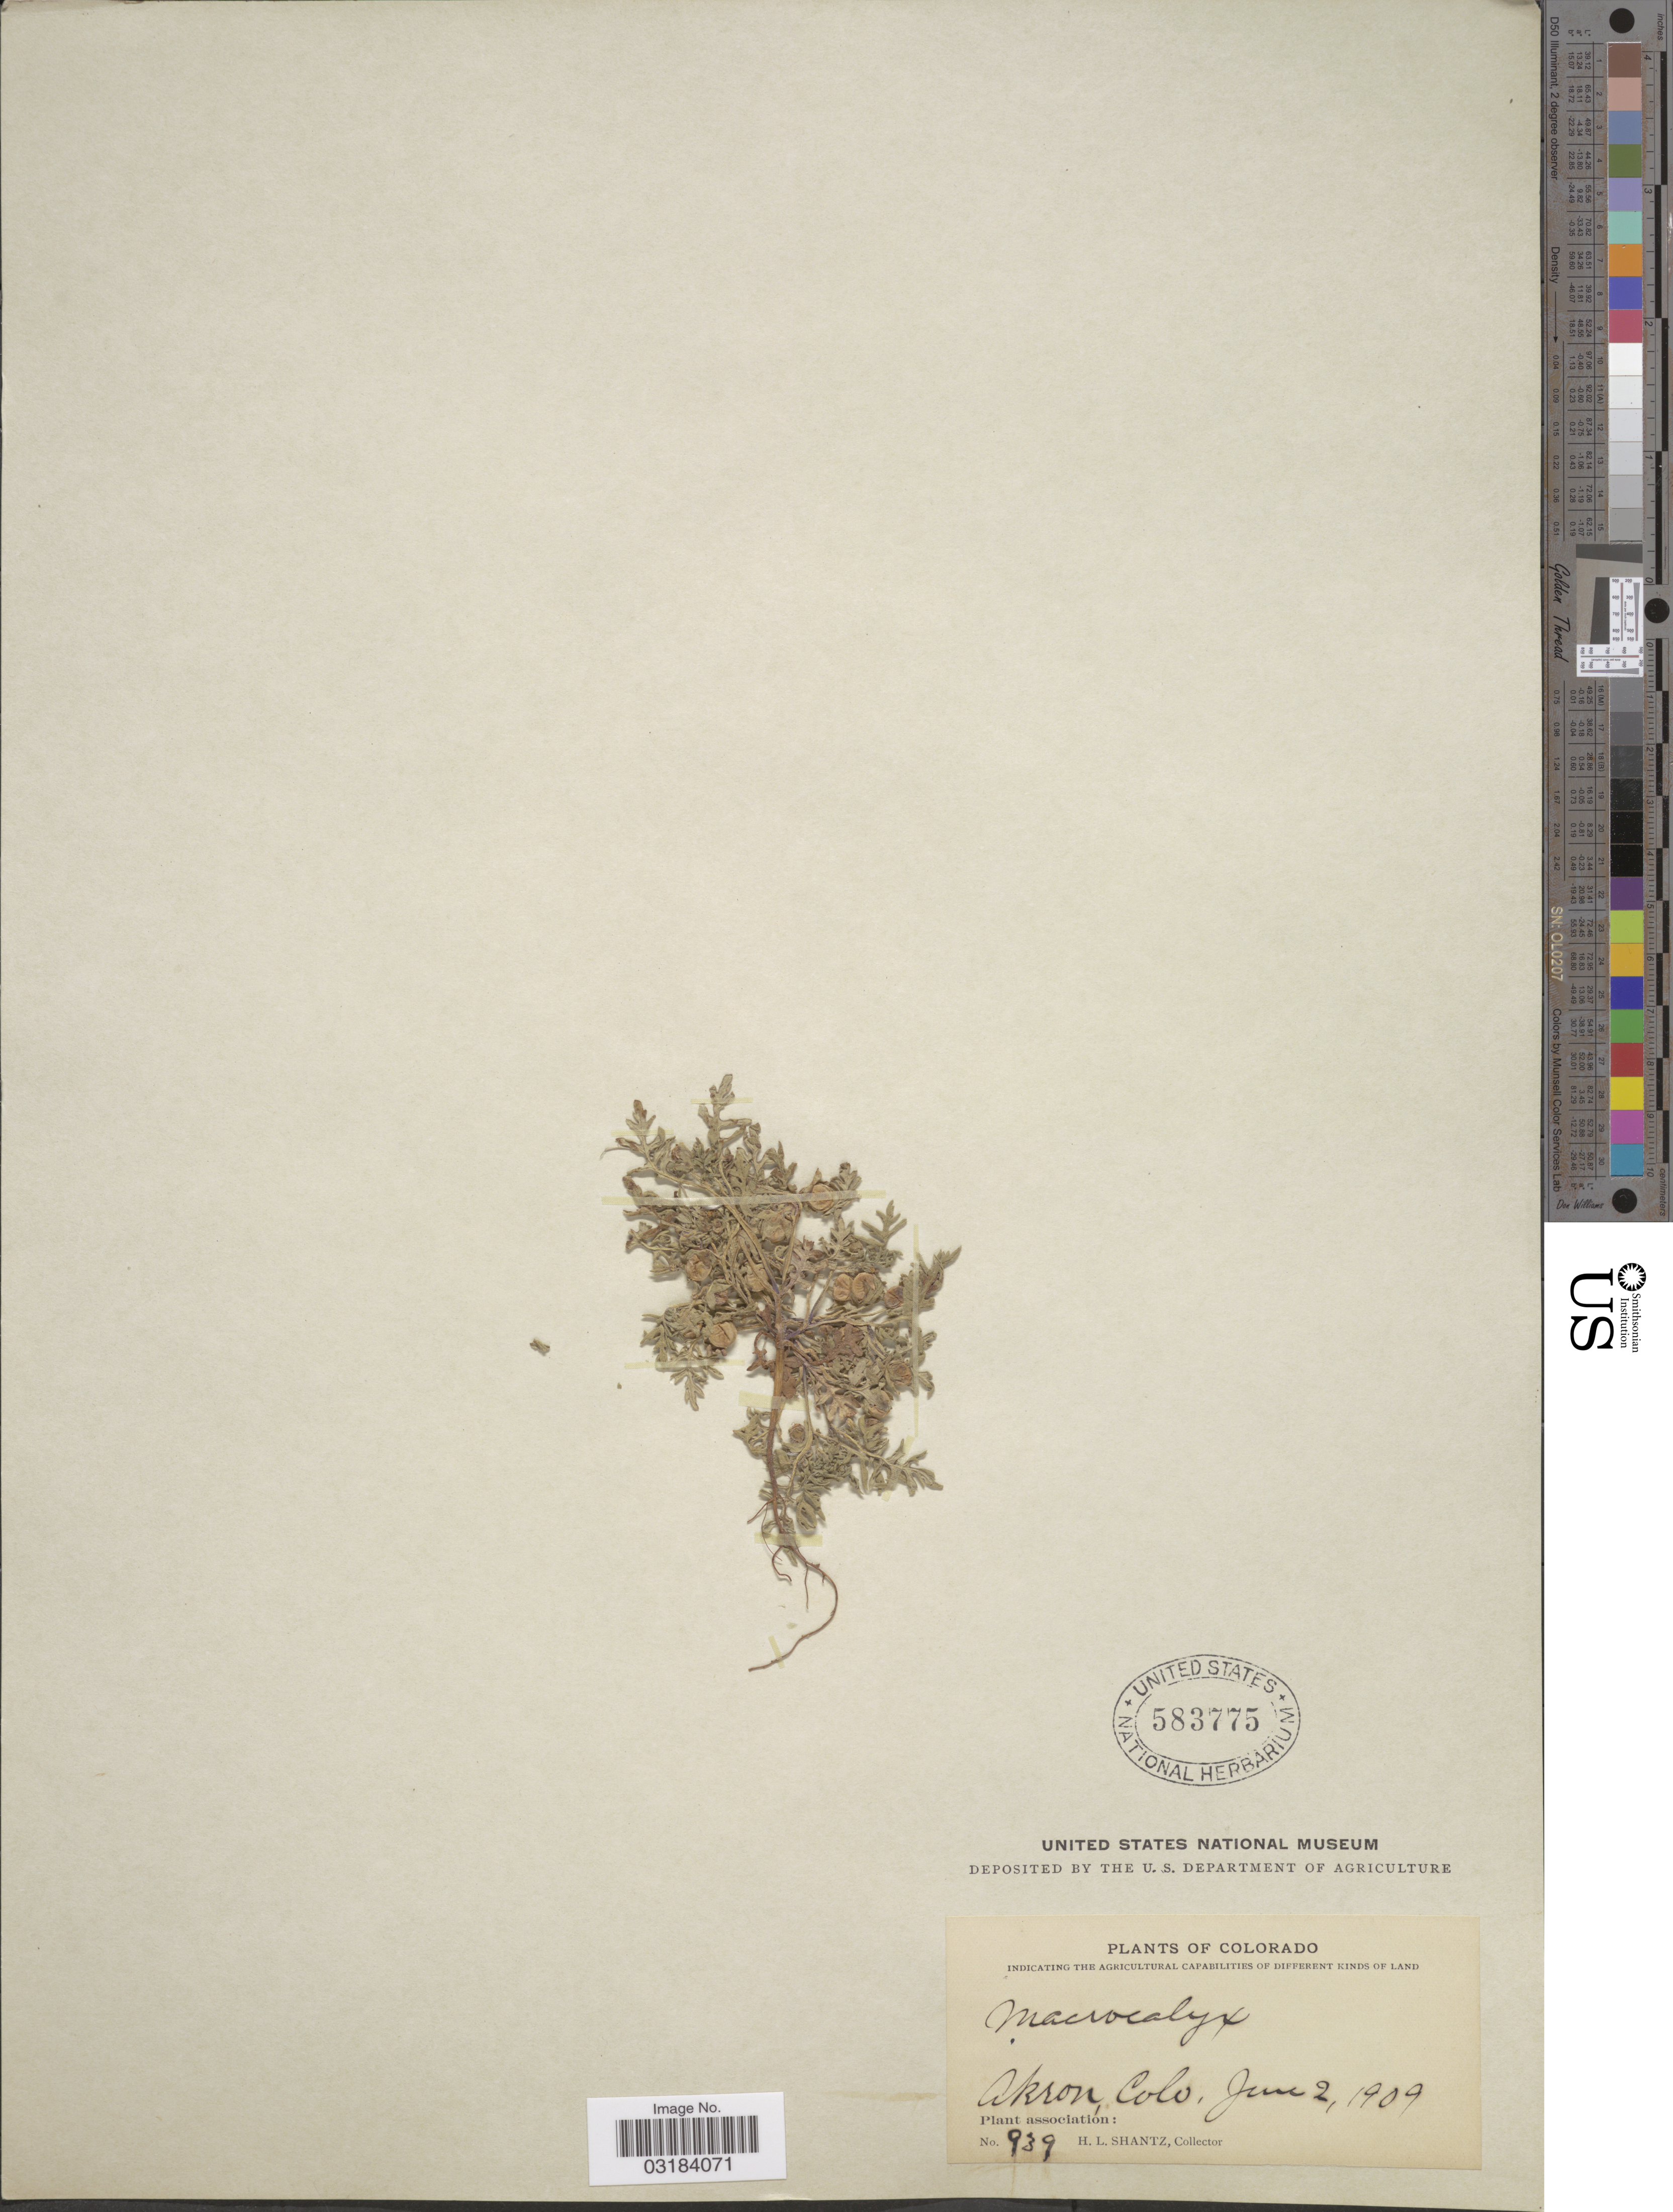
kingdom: Plantae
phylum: Tracheophyta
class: Magnoliopsida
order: Boraginales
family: Hydrophyllaceae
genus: Ellisia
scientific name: Ellisia nyctelea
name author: L.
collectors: H. Shantz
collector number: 939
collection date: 1909-06-02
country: United States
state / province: Colorado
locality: Akron.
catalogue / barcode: US 583775